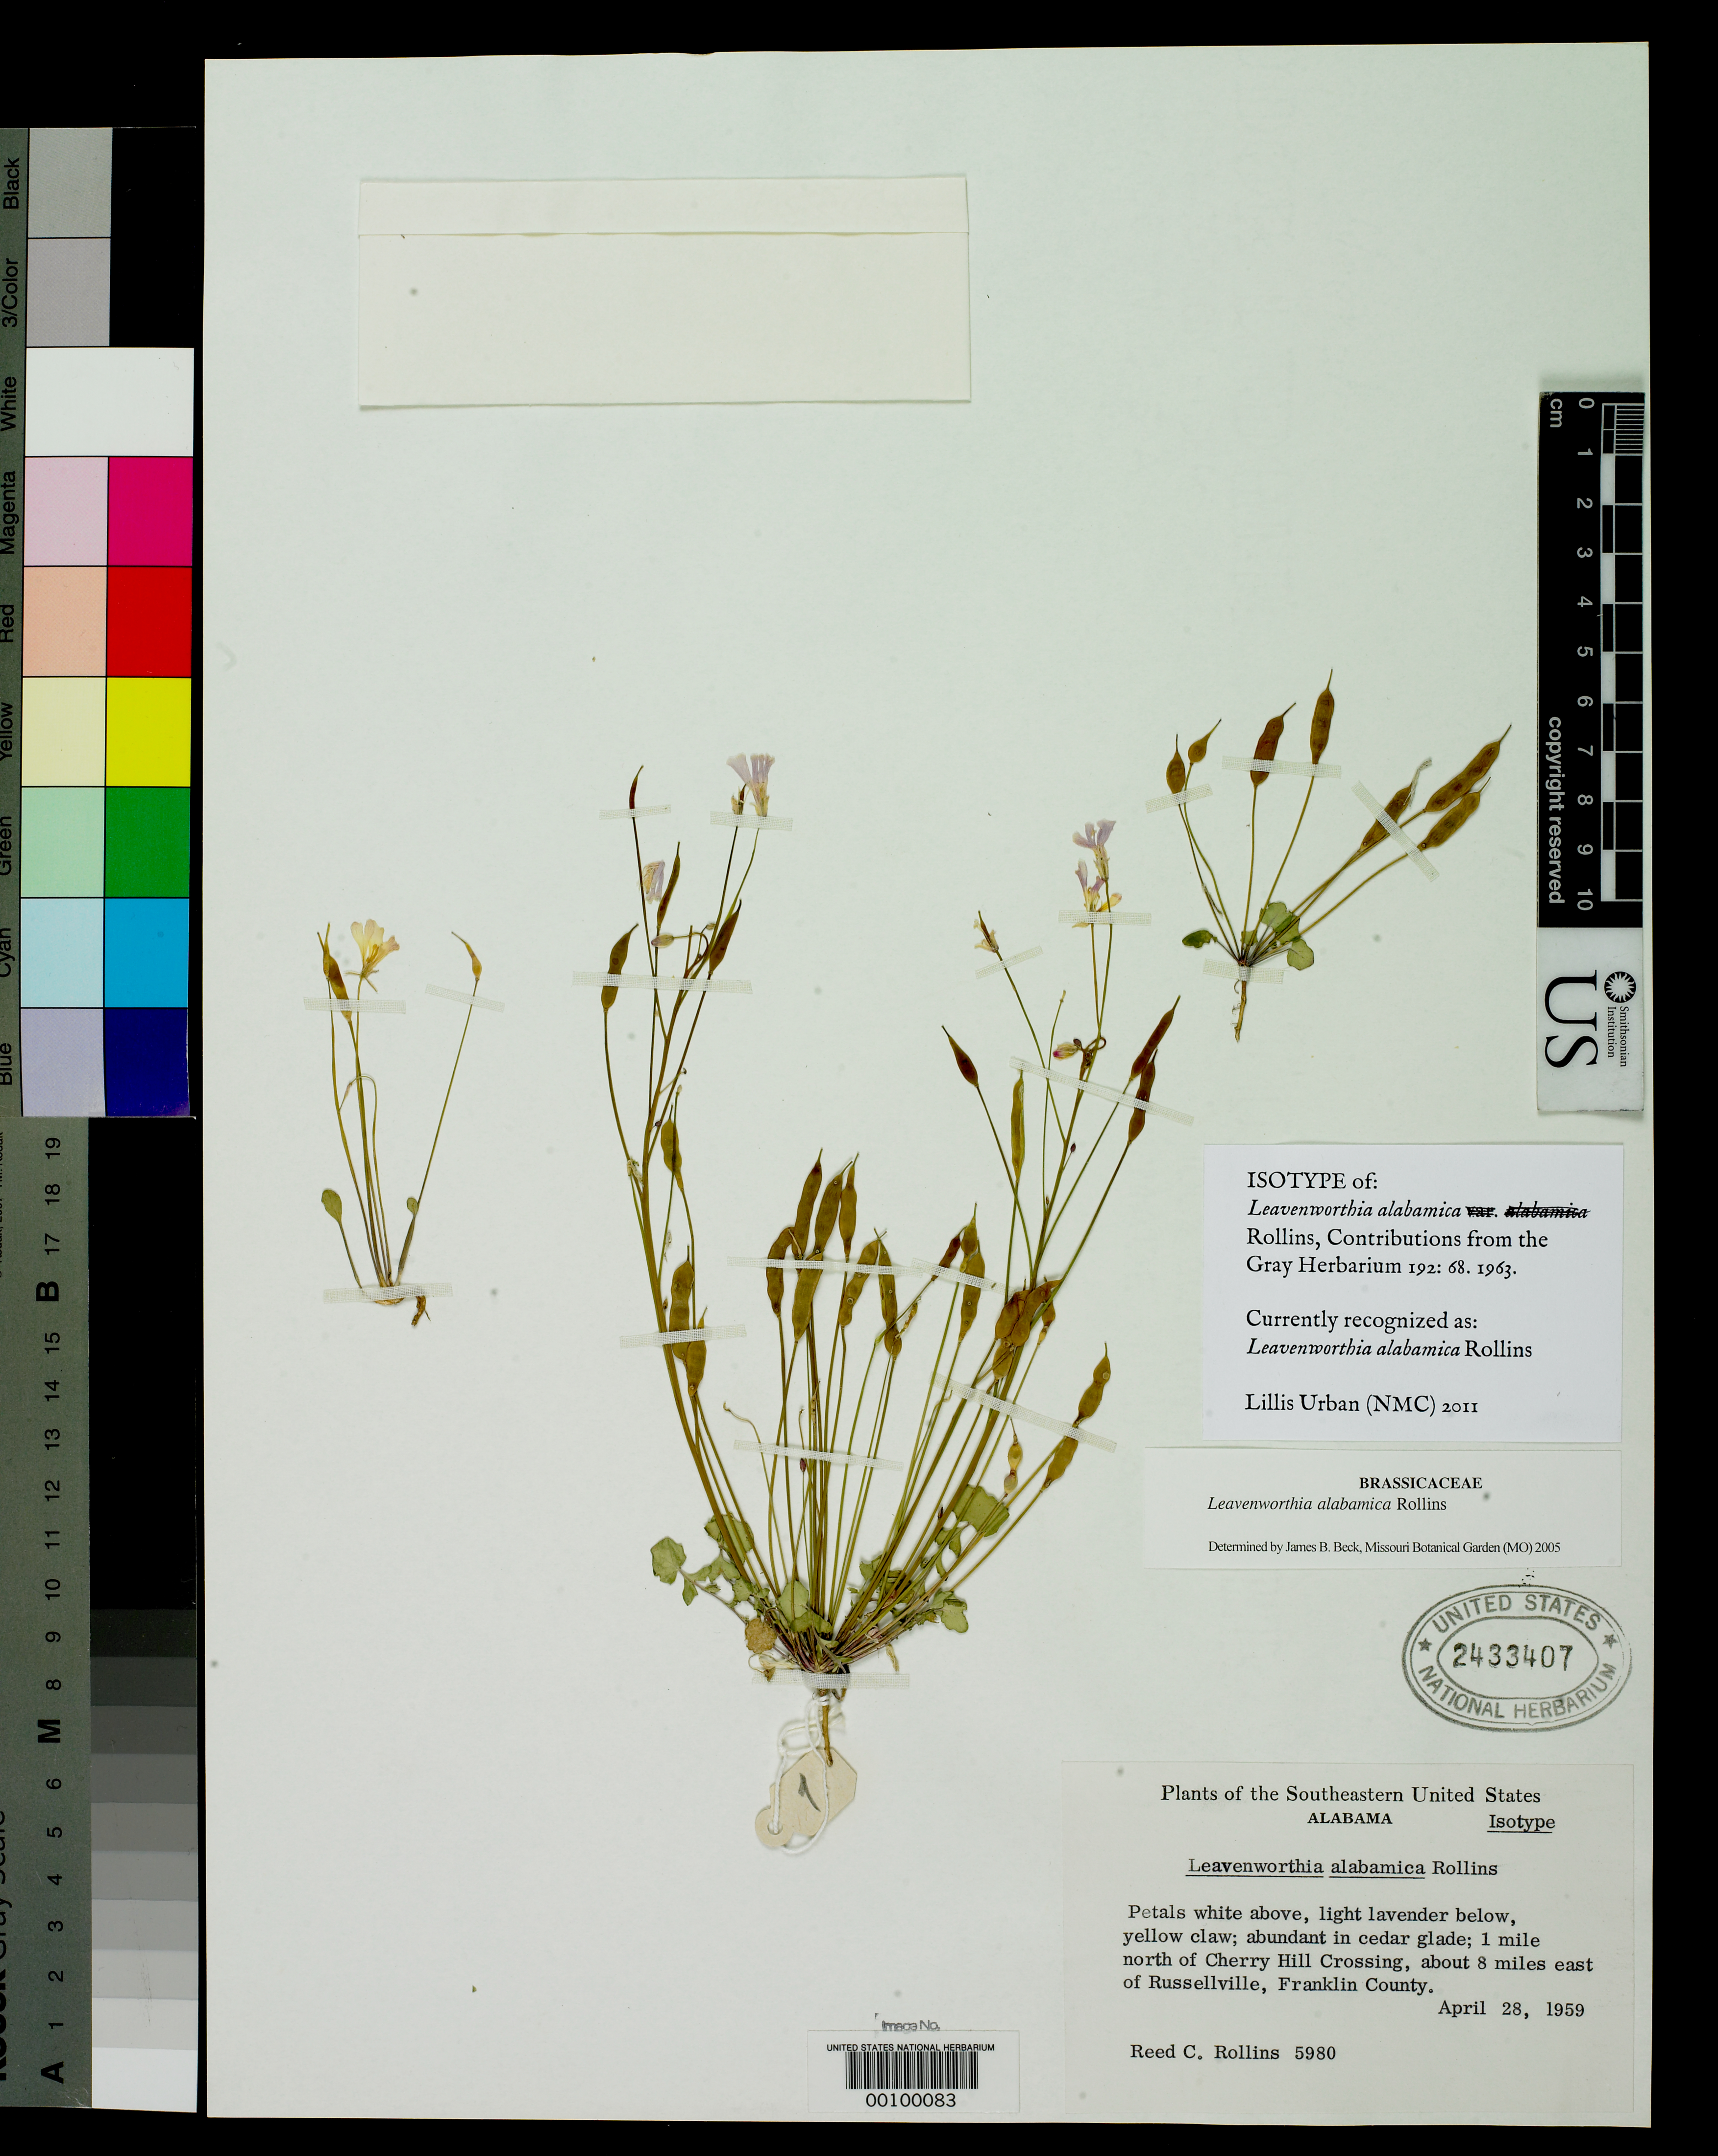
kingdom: Plantae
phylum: Tracheophyta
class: Magnoliopsida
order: Brassicales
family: Brassicaceae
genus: Leavenworthia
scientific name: Leavenworthia alabamica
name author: Rollins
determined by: Beck, James B., (MO)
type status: Isotype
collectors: R. C. Rollins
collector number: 5980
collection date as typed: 28 Apr 1959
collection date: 1959-04-28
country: United States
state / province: Alabama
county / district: Franklin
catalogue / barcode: US 2433407